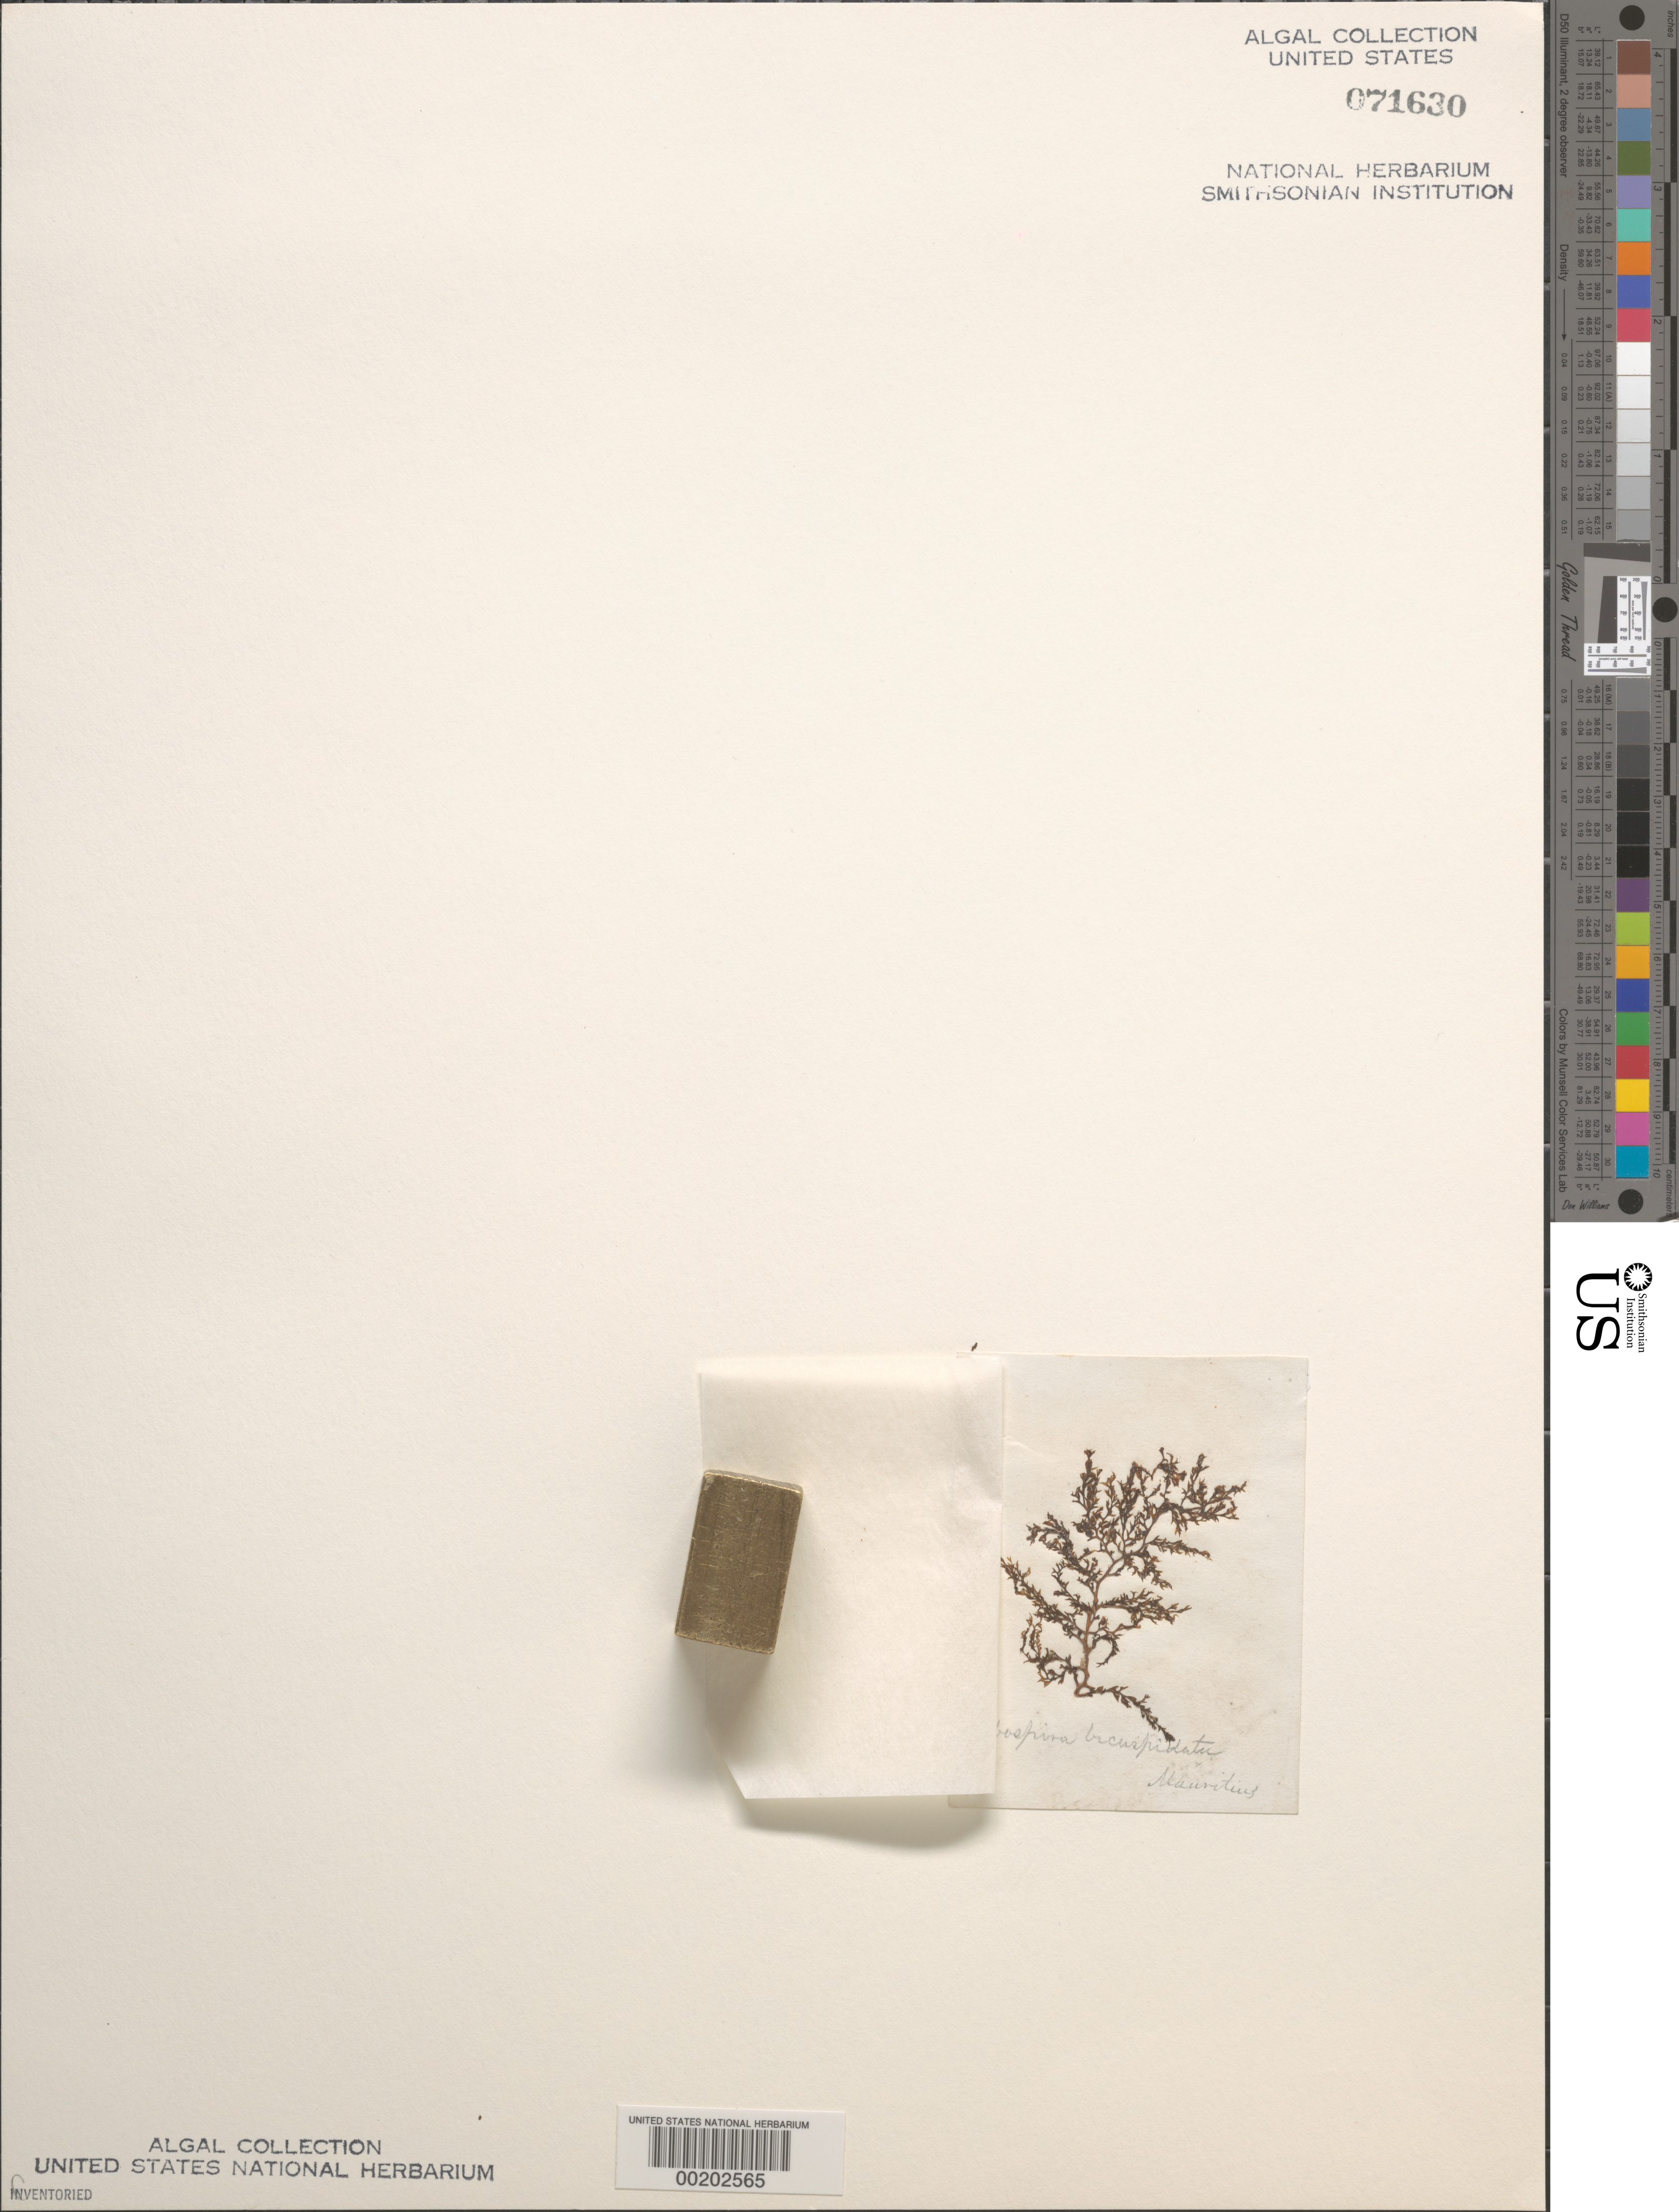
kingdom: Chromista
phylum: Ochrophyta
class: Phaeophyceae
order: Dictyotales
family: Dictyotaceae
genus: Lobospira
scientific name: Lobospira bicuspidata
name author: Areschoug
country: Mauritius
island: Mauritius Island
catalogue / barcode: US 71630